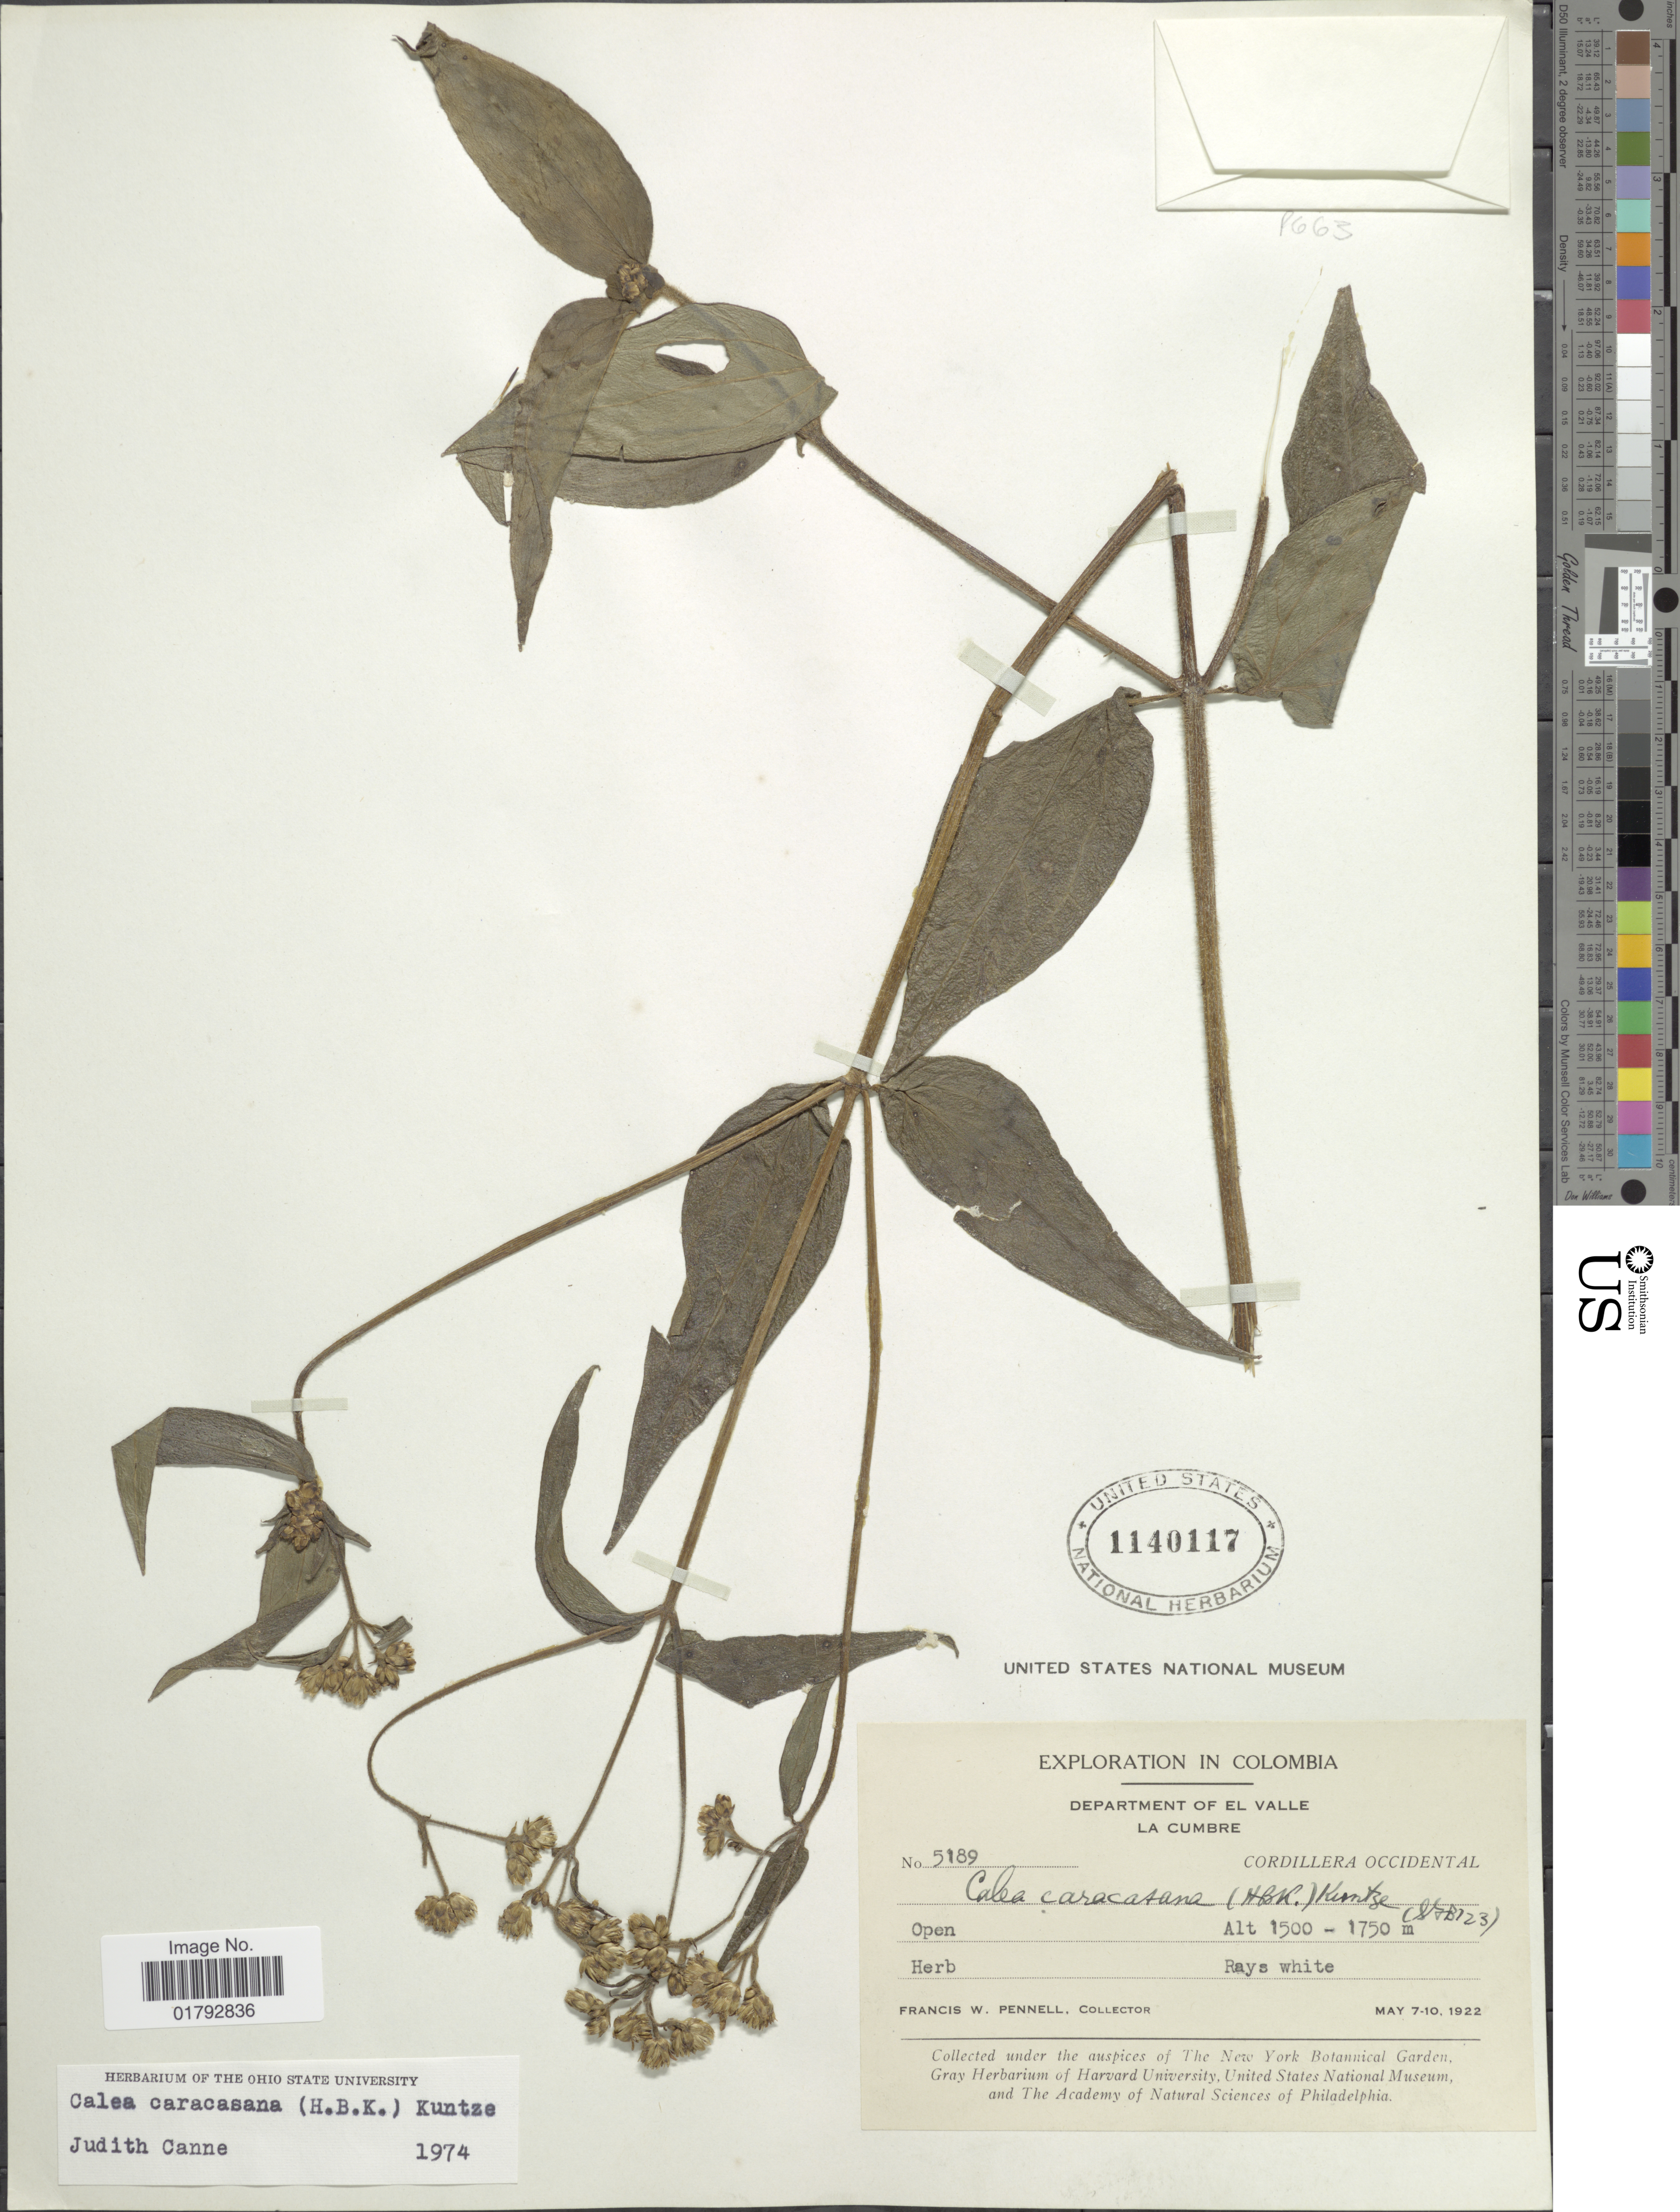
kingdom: Plantae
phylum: Tracheophyta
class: Magnoliopsida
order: Asterales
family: Asteraceae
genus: Alloispermum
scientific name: Alloispermum caracasanum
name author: (Kunth) H. Rob.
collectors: F. W. Pennell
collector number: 5189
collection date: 1922-05-07/1922-05-10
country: Colombia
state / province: Valle del Cauca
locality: Department of El Valle, La Cumbre, Cordillera Occidental.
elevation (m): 1500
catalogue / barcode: US 1140117